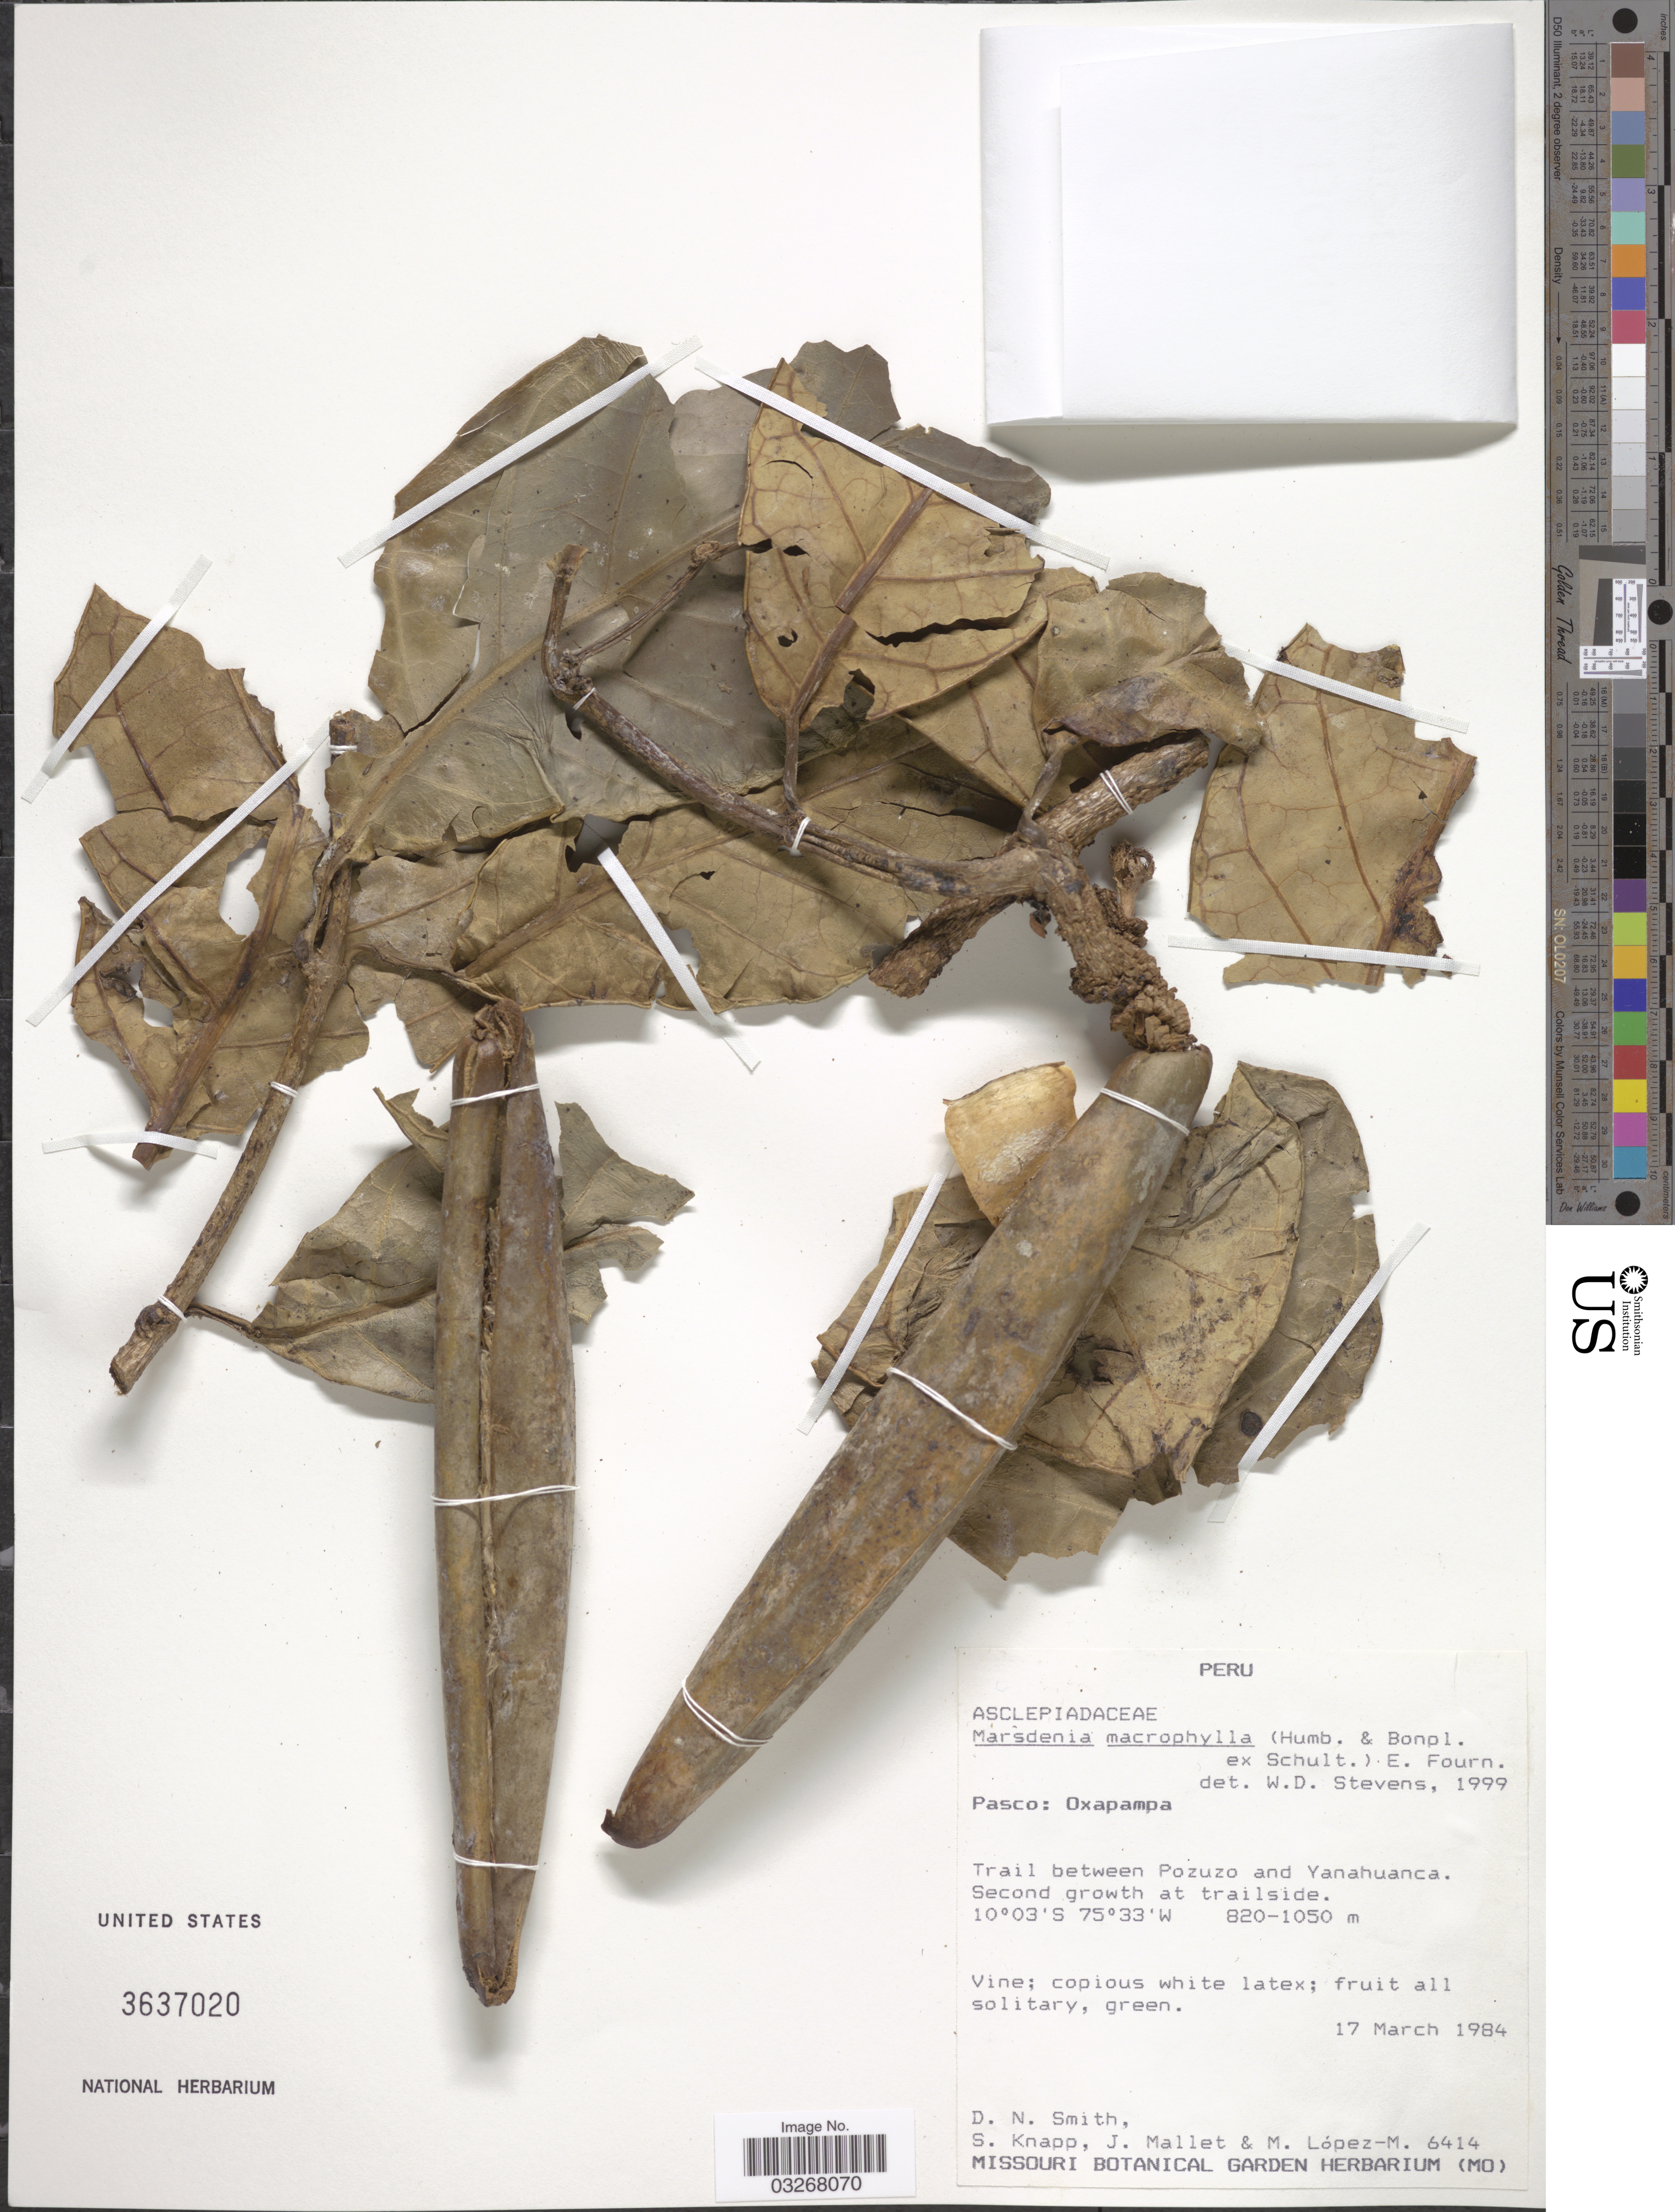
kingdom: Plantae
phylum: Tracheophyta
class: Magnoliopsida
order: Gentianales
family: Apocynaceae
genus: Marsdenia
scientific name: Marsdenia macrophylla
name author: (Humb. & Bonpl. ex Schult.) E. Fourn.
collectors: D. Smith, S. Knapp, J. Mallet & M. Lopez-M.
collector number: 6414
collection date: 1984-03-17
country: Peru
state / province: Pasco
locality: Pasco: Oxapampa, Trail between Pozuzo and Yanahuanca, Second growth at trailside.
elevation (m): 820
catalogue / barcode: US 3637020